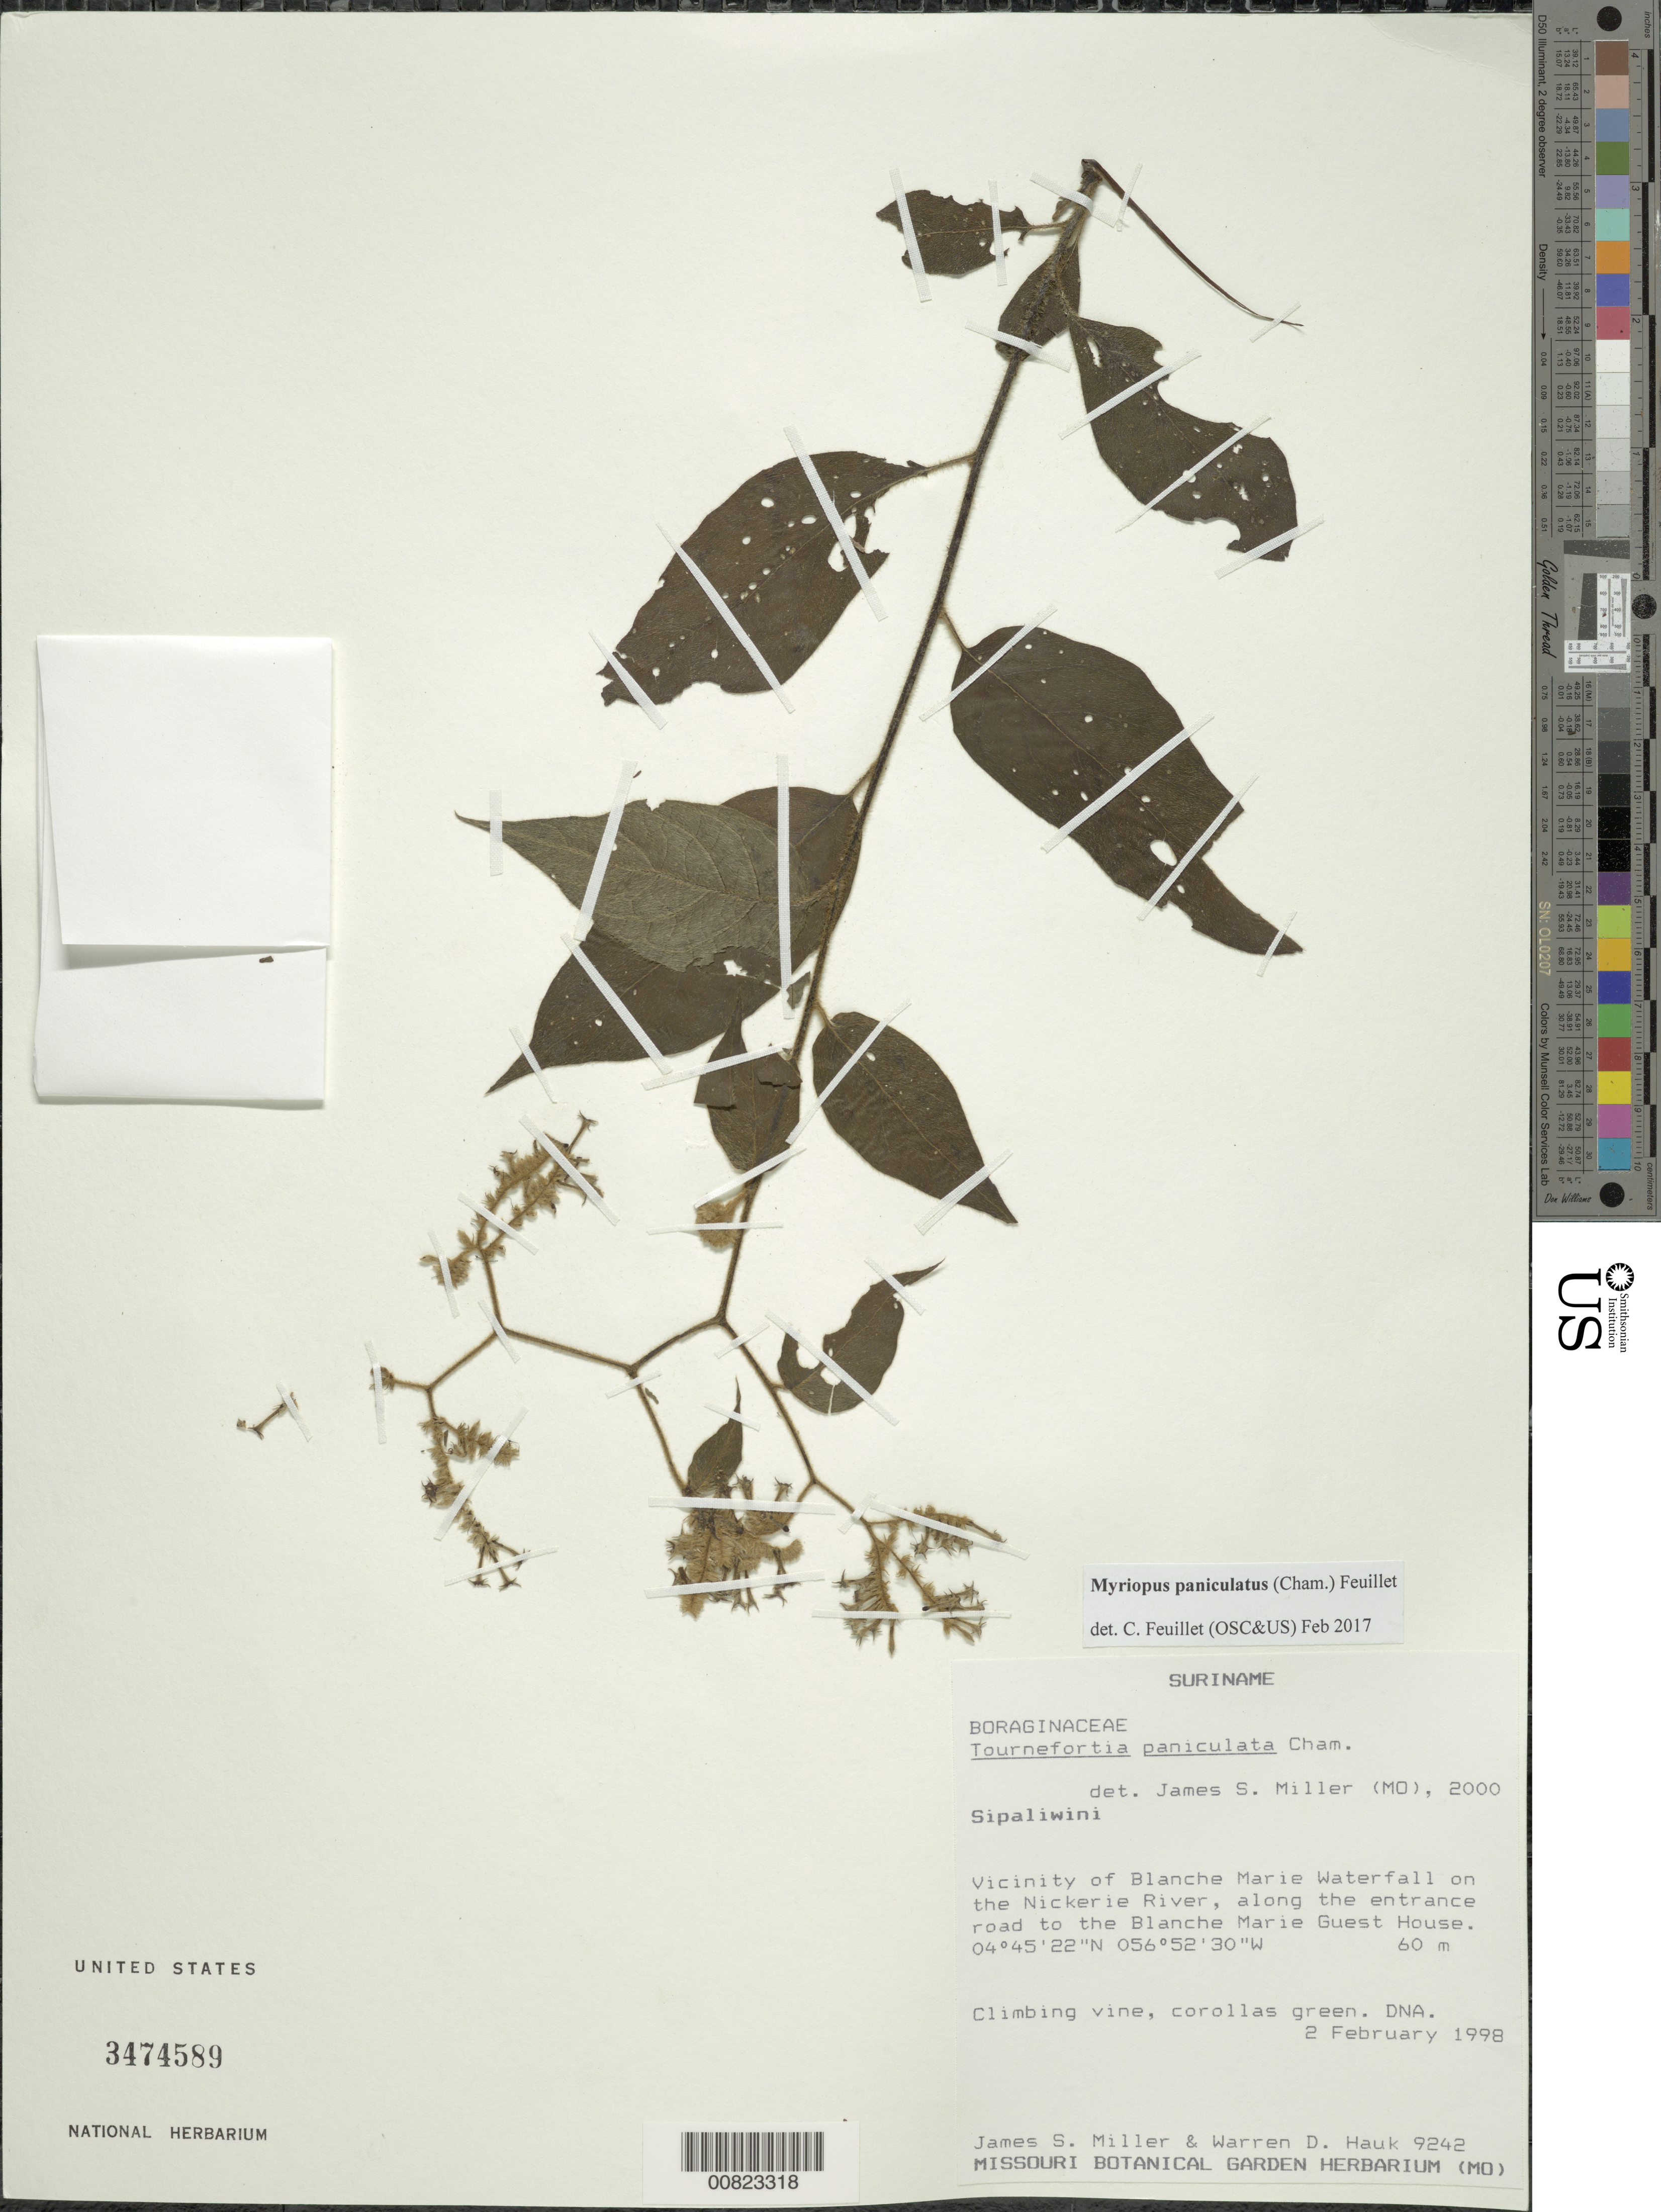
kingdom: Plantae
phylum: Tracheophyta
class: Magnoliopsida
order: Boraginales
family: Heliotropiaceae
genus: Myriopus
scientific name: Myriopus paniculatus var. spigeliiflorus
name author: (A. DC.) Feuillet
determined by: Feuillet, C.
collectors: J. S. Miller, R. J. Evans & W. Hauk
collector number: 9242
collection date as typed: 2-Feb-98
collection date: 1998-02-02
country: Suriname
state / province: Sipaliwini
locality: Blanche Marie falls, vic., on Nickerie R., along the entrance road to Blanche Marie Guest House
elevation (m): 60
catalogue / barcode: US 3474589